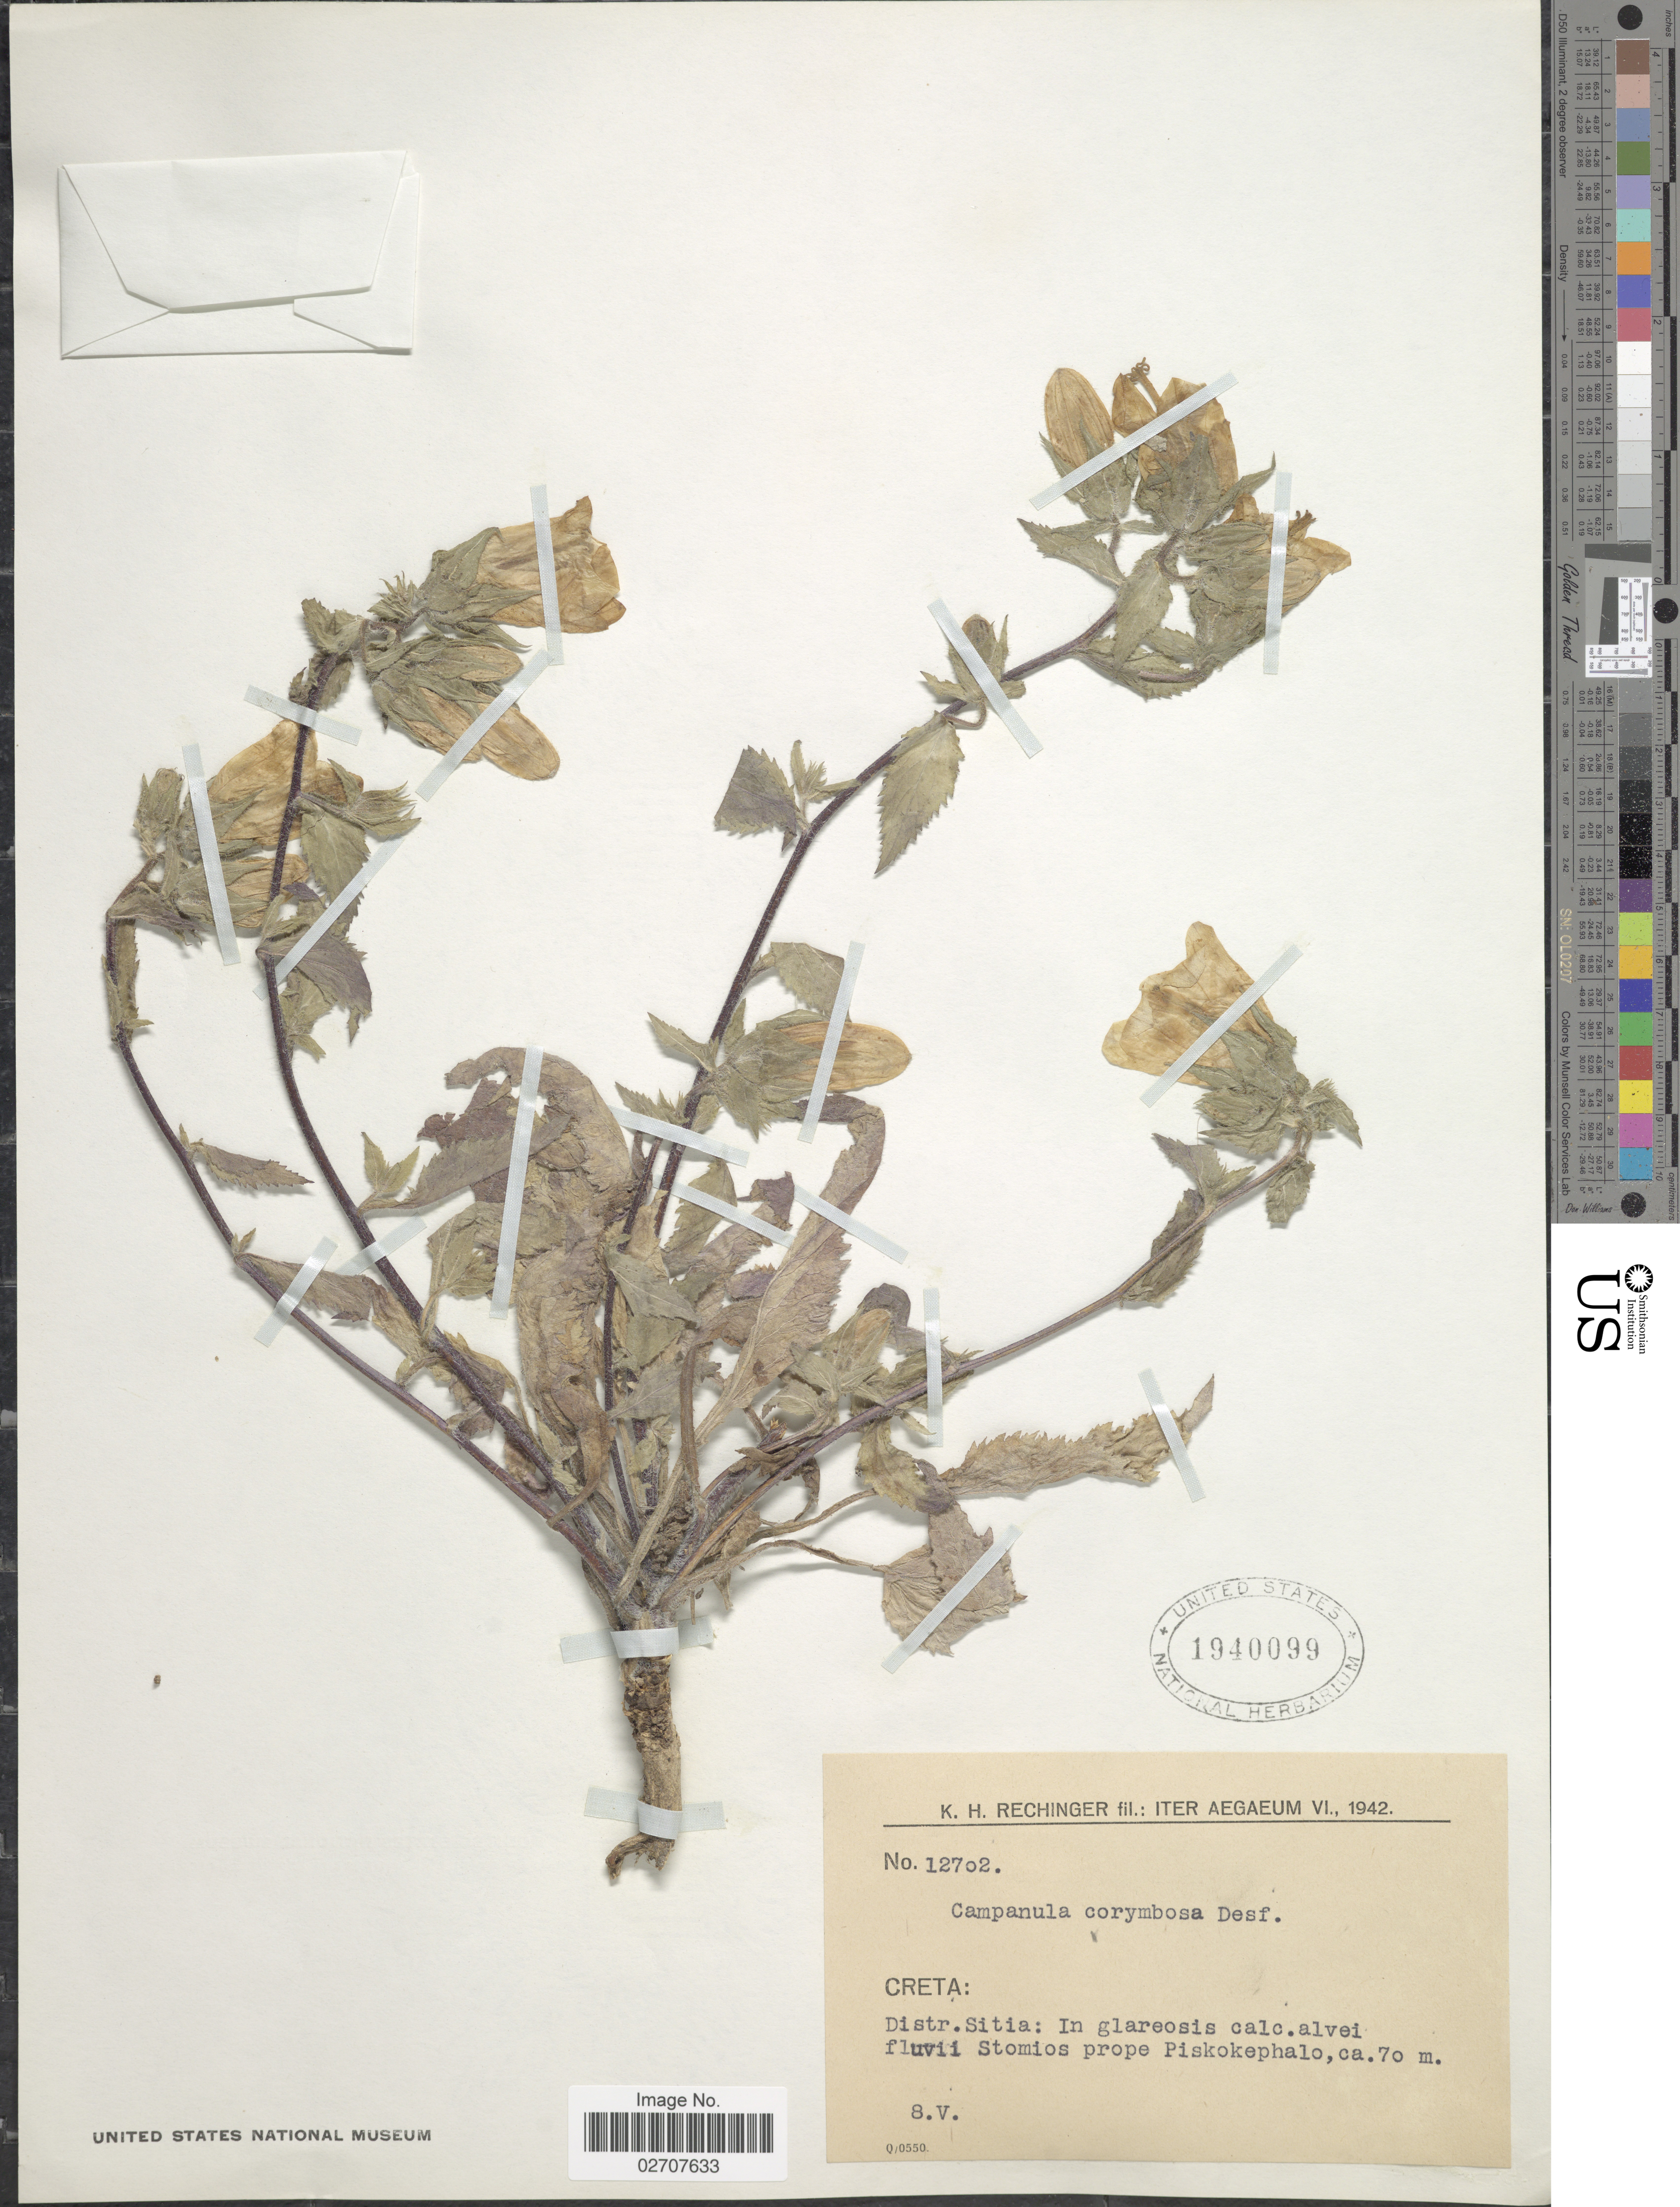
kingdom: Plantae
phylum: Tracheophyta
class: Magnoliopsida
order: Asterales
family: Campanulaceae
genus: Campanula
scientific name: Campanula corymbosa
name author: Desf.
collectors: K. H. Rechinger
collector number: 12702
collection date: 1942-05-08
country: Greece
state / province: Crete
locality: Aegaeum. Creta: Distr. Sitia: In glareosis calc. alvei fluvii Stomios prope Piskokephalo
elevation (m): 70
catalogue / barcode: US 1940099